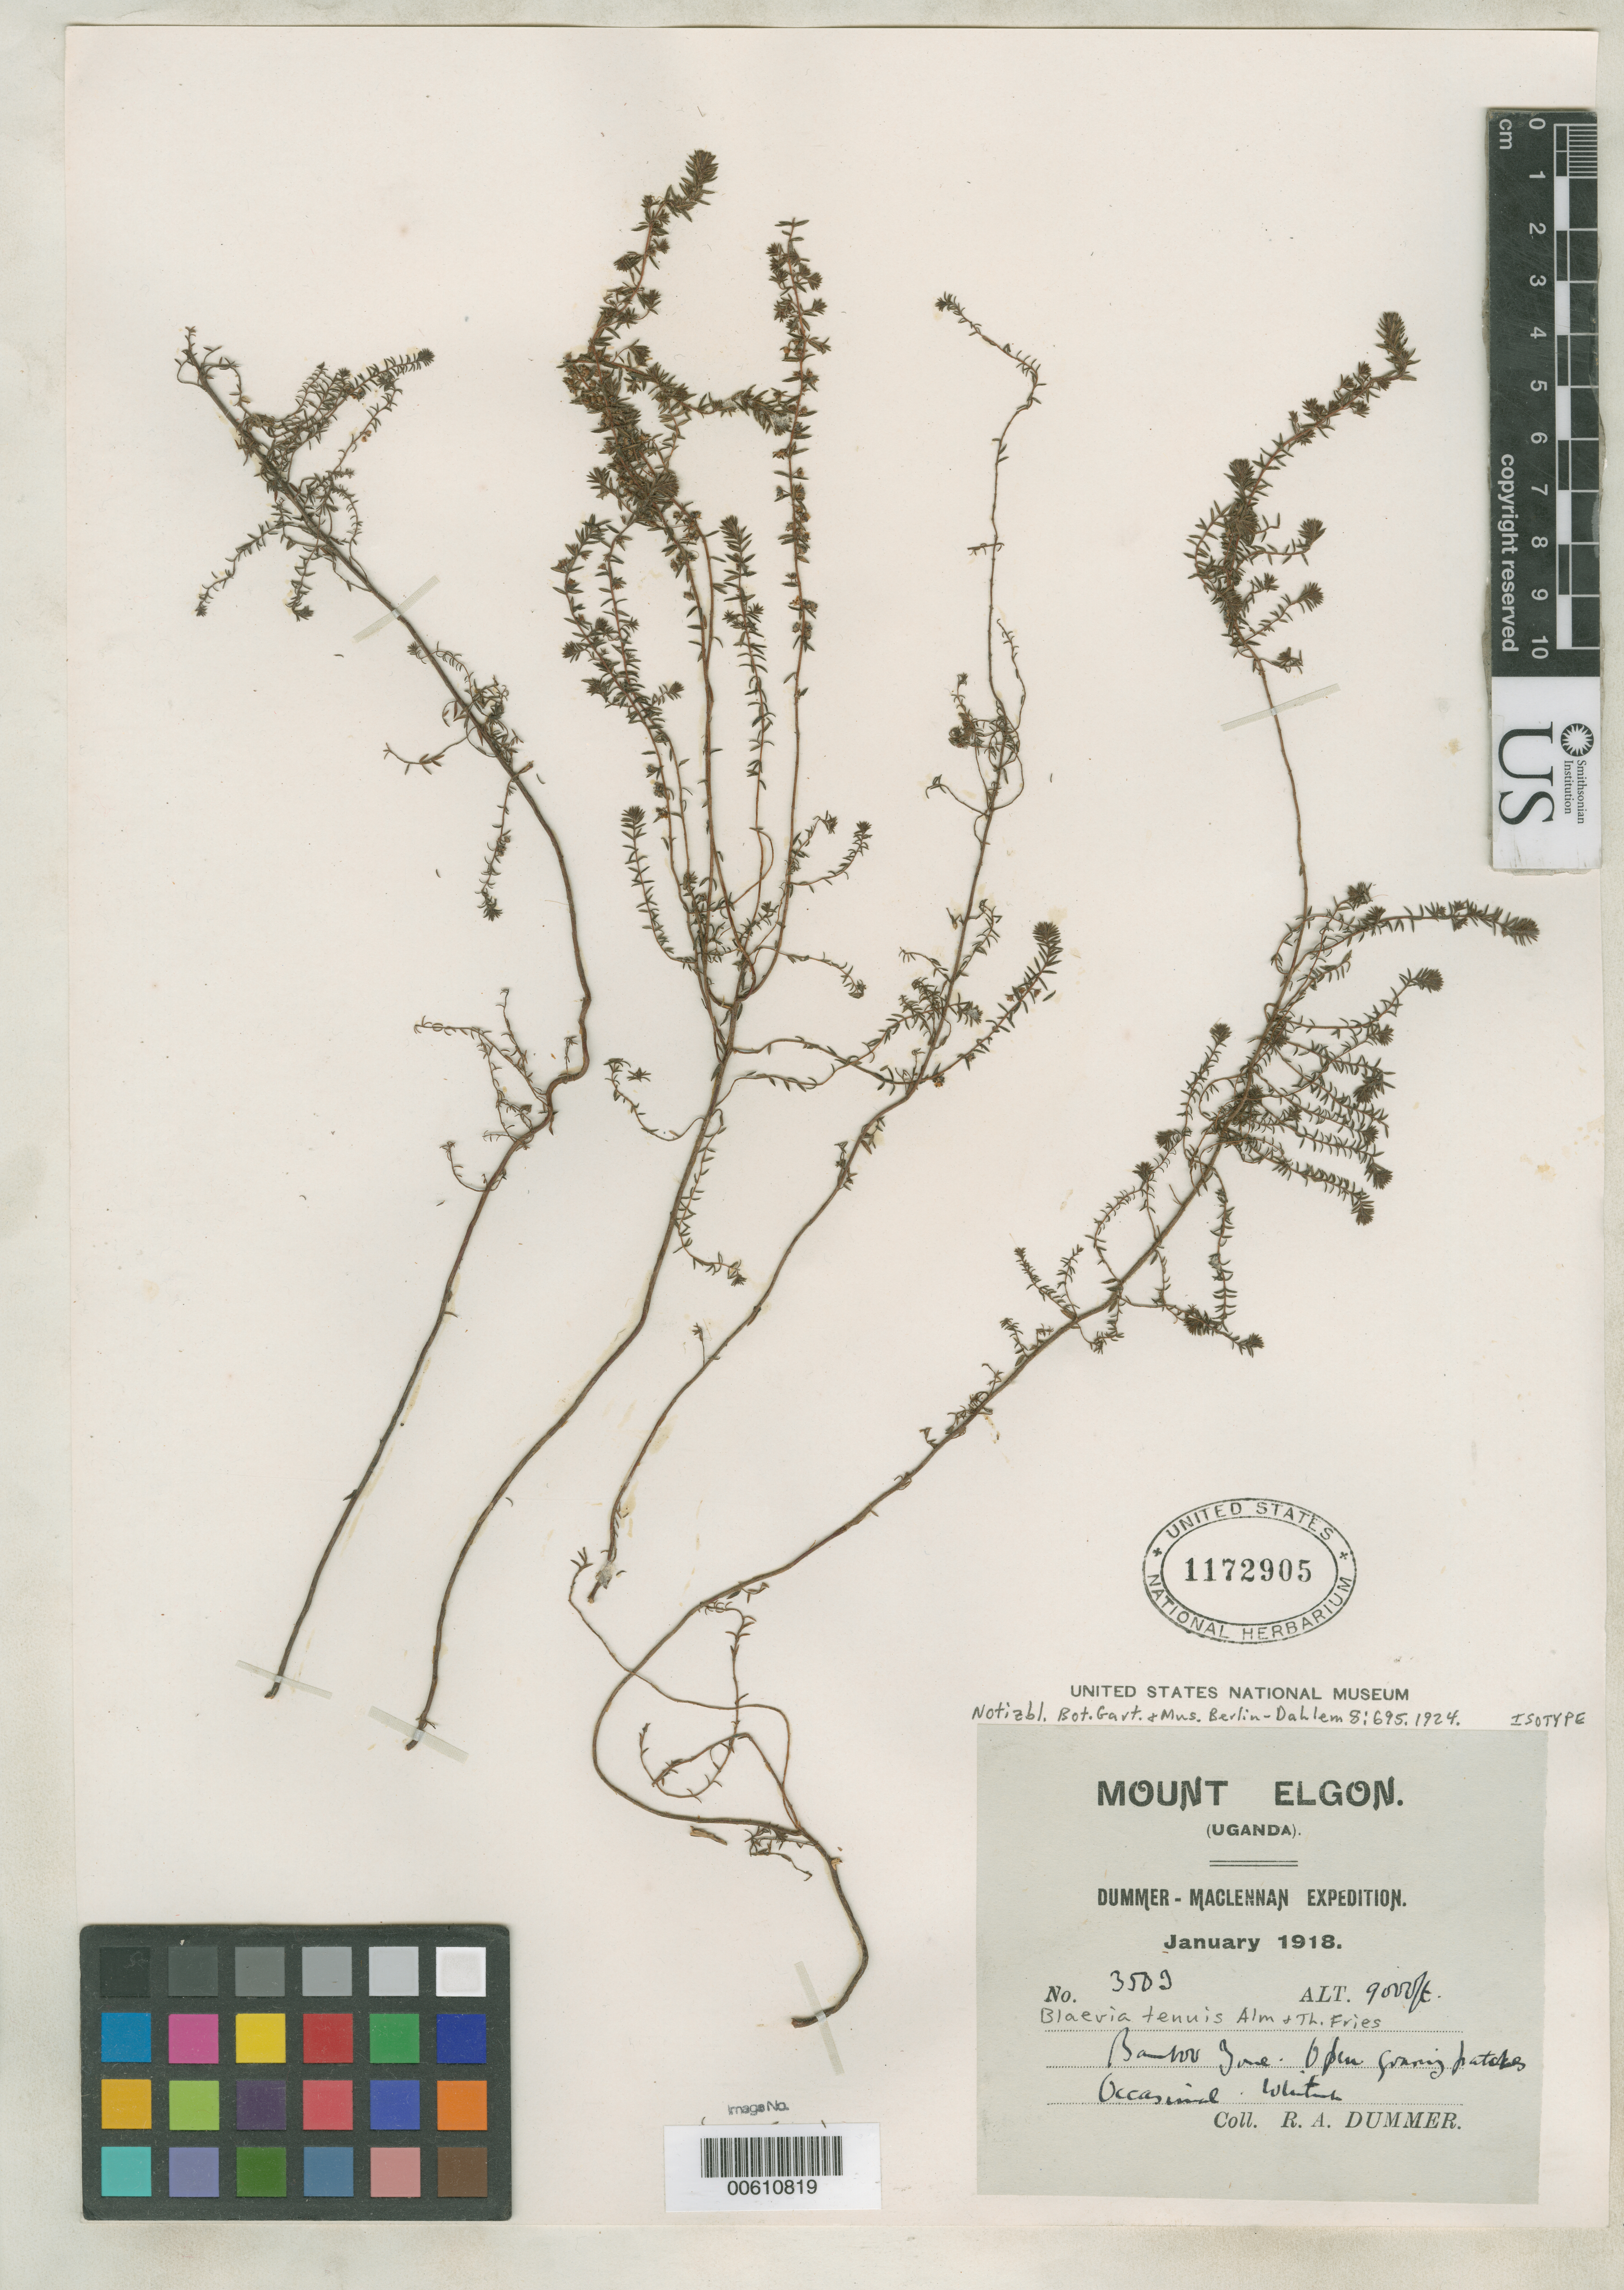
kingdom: Plantae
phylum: Tracheophyta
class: Magnoliopsida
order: Ericales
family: Ericaceae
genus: Blaeria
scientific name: Blaeria tenuis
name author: Alm & T.C.E. Fr.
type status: Isotype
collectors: R. A. Dümmer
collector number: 3509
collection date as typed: Jan 1918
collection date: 1918-01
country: Uganda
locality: Mount Elgon.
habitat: Bamboo Zone.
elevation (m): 2743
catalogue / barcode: US 1172905